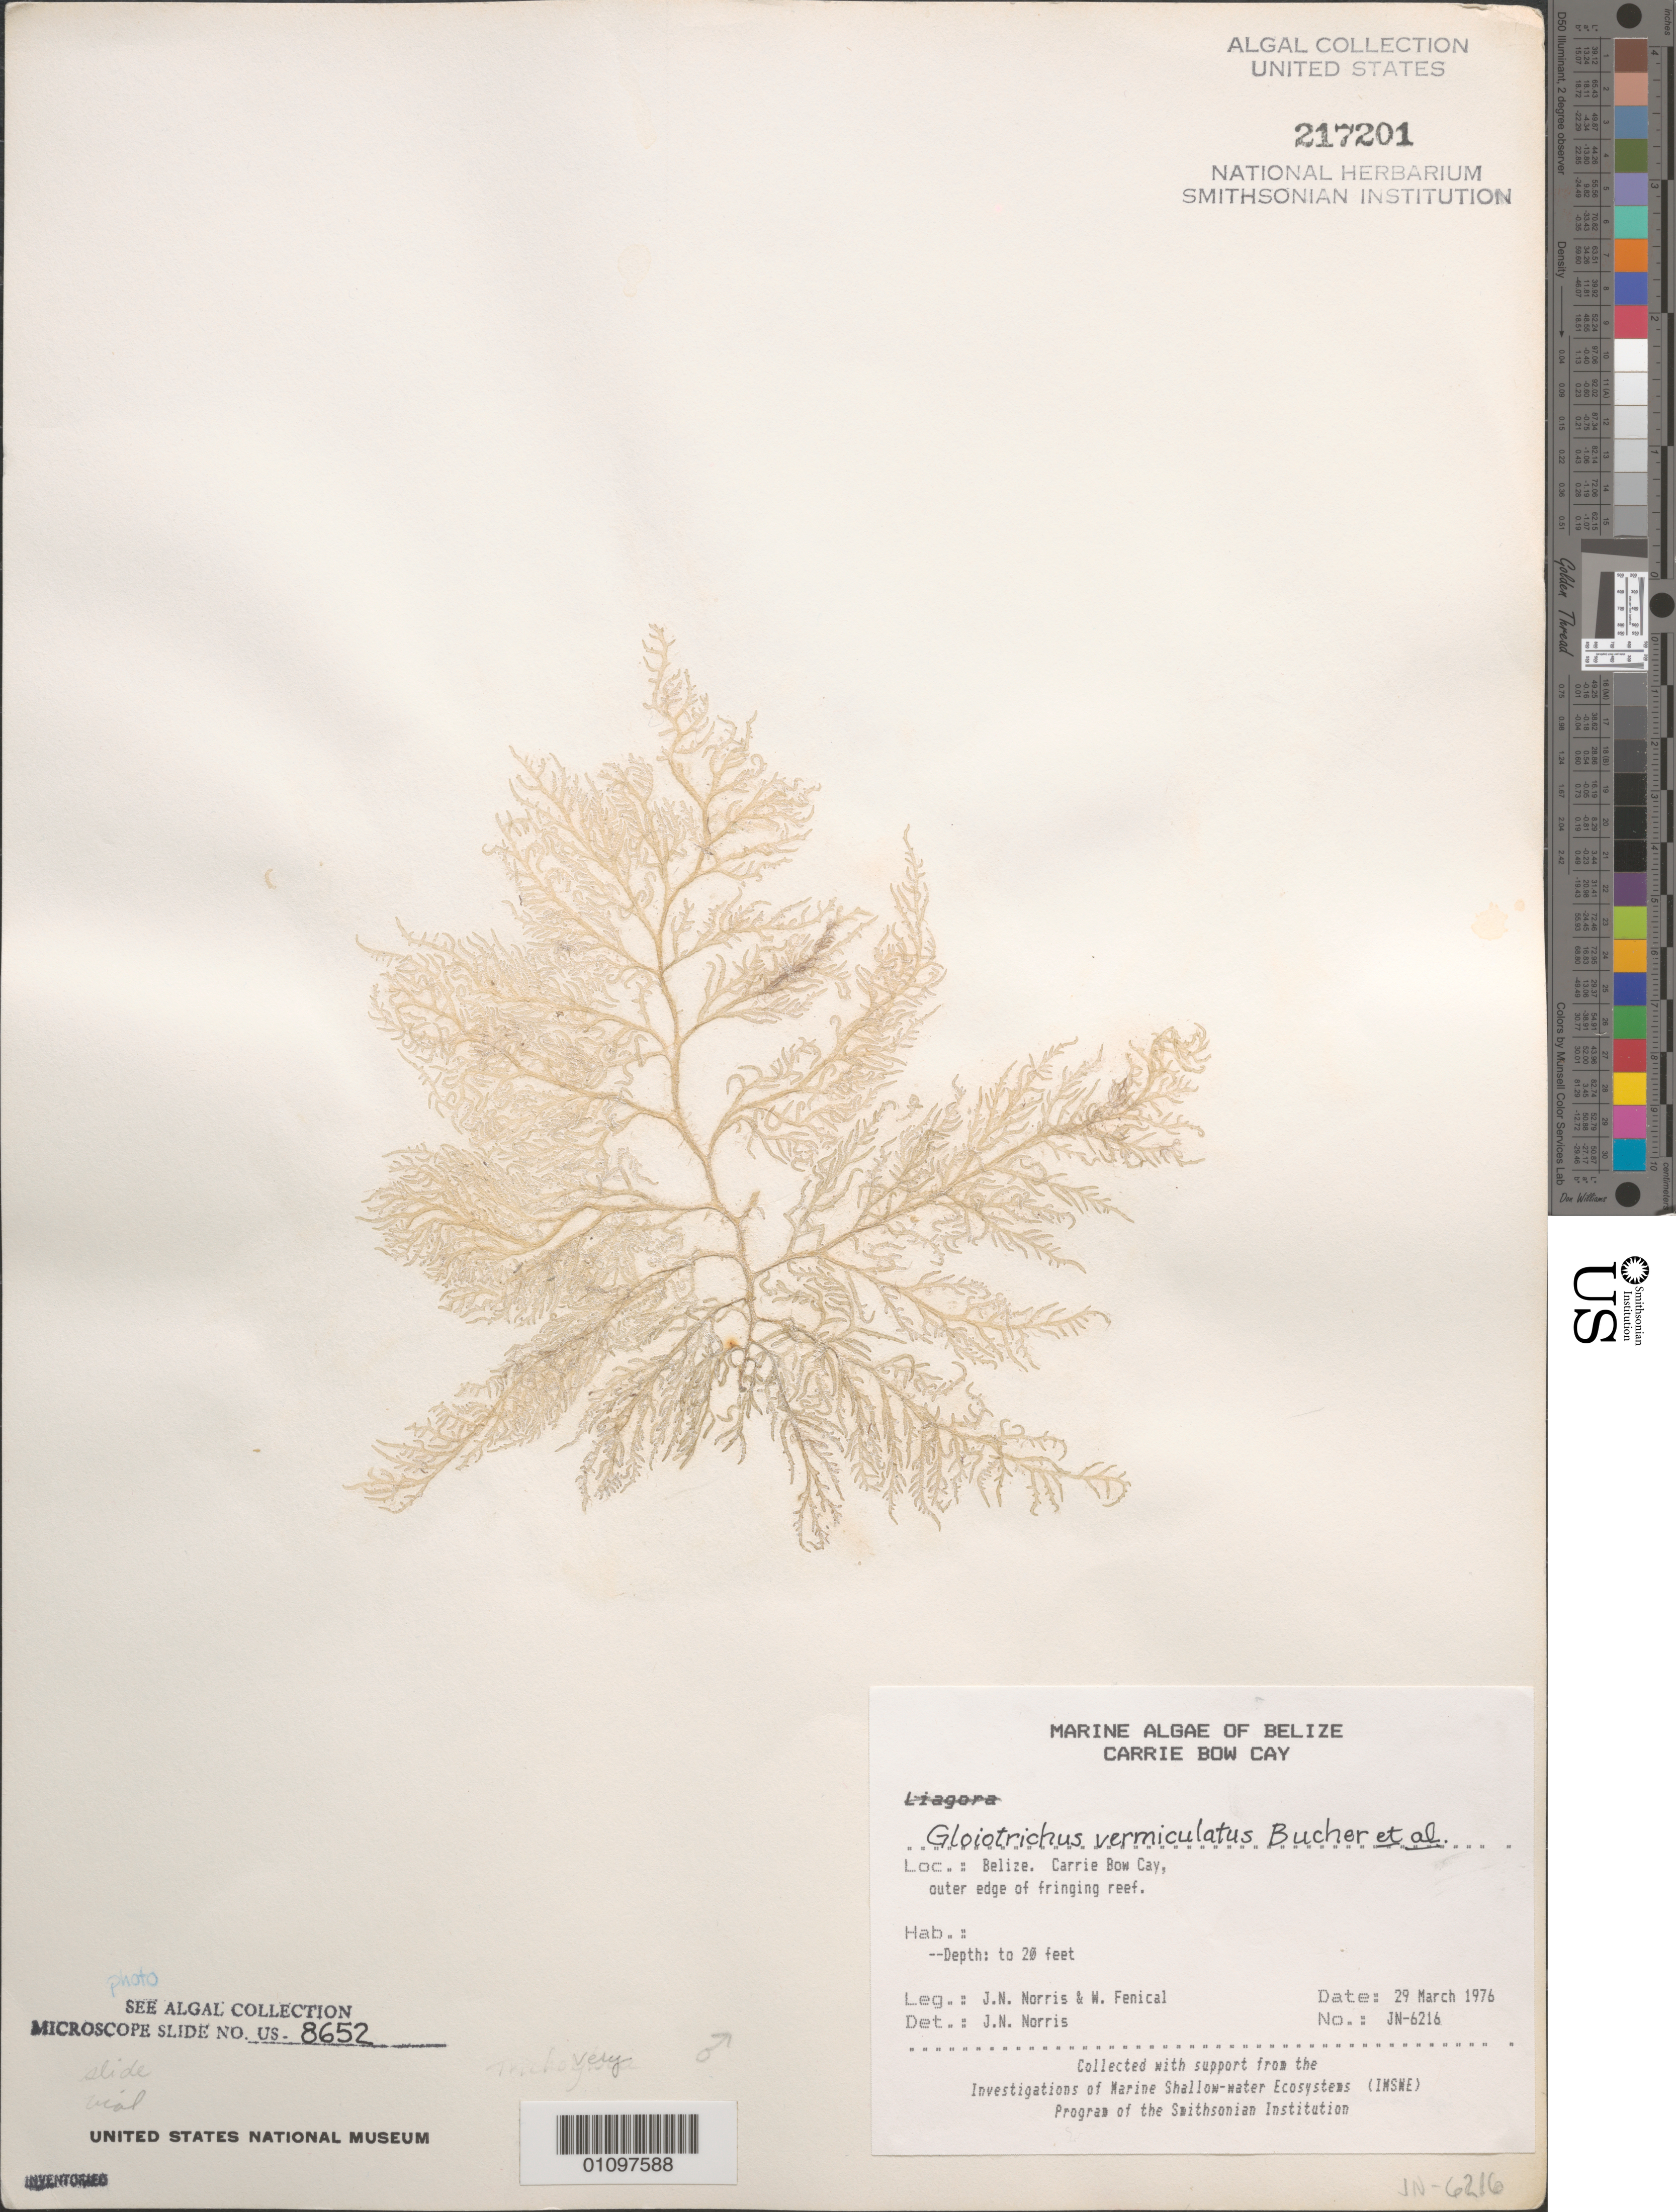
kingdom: Plantae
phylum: Rhodophyta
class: Florideophyceae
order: Nemaliales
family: Liagoraceae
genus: Gloiotrichus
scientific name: Gloiotrichus vermiculatus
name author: K.E. Bucher et al.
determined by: Norris, James N.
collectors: J. N. Norris & W. Fenical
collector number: JN-6216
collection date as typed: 29 Mar 1976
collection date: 1976-03-29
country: Belize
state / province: Stann Creek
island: Carrie Bow Cay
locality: Outer edge of fringing reef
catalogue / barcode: US 217201